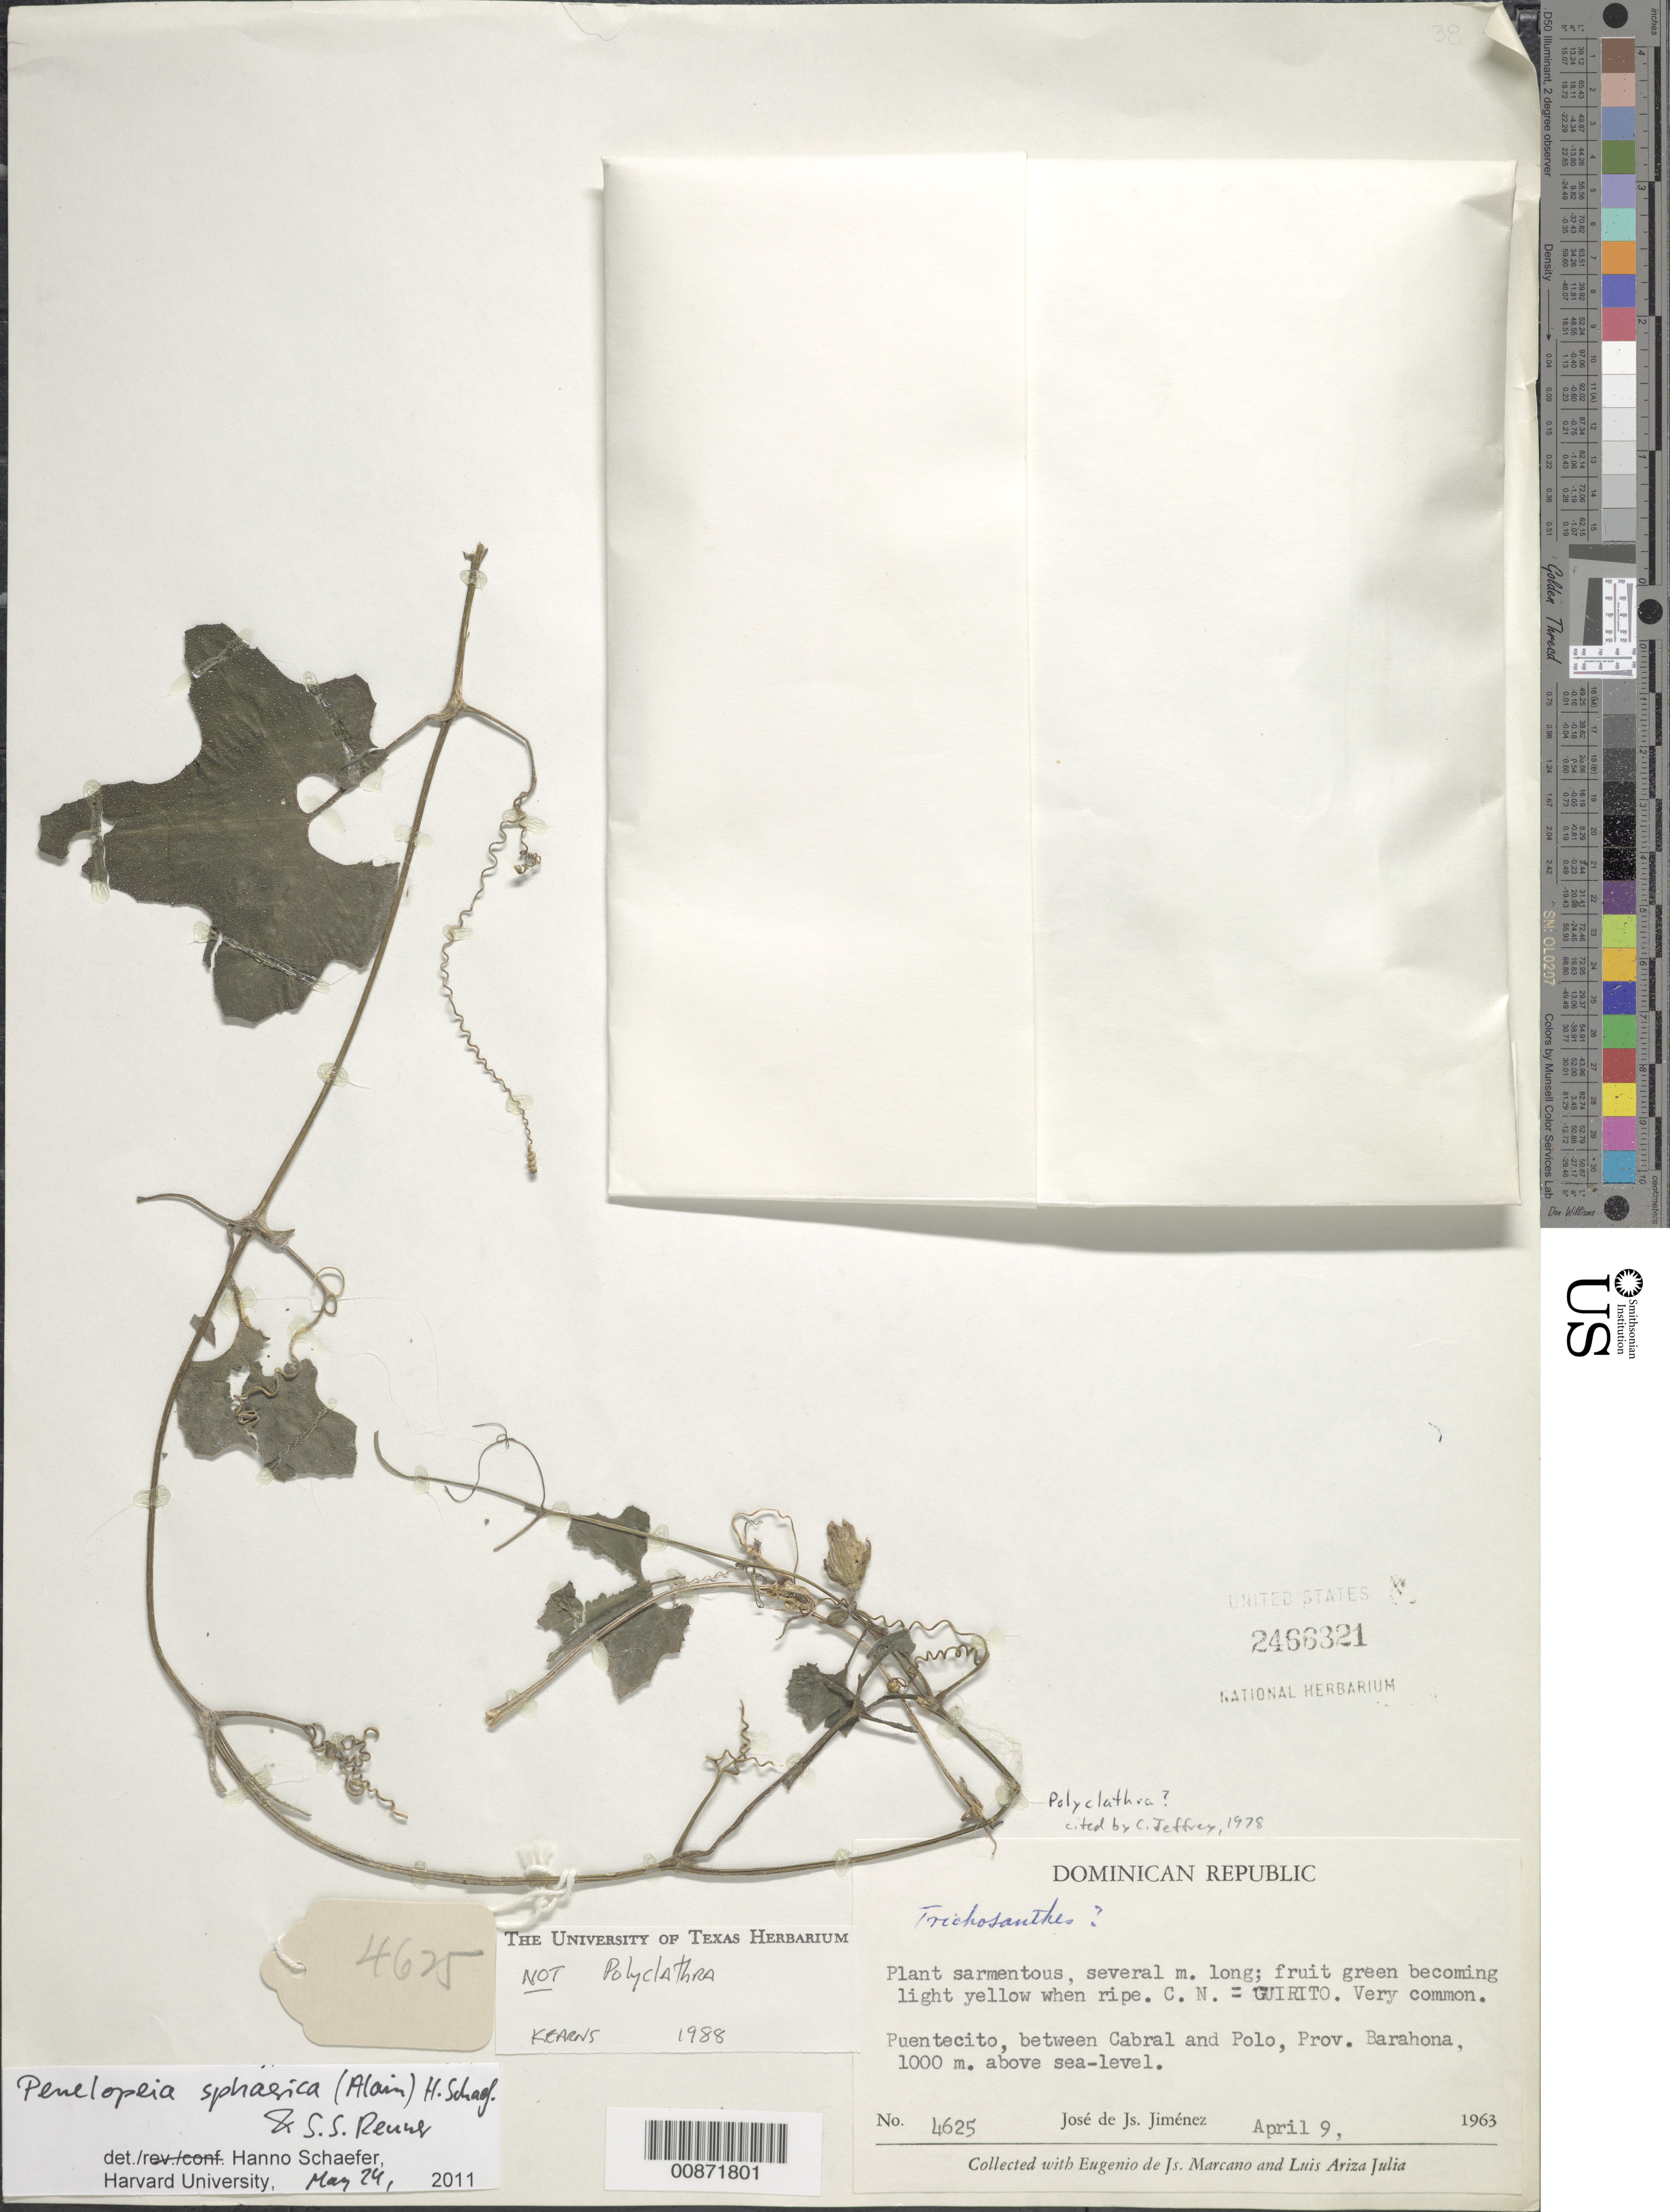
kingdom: Plantae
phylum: Tracheophyta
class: Magnoliopsida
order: Cucurbitales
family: Cucurbitaceae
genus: Sechium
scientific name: Sechium edule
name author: (Jacq.) Sw.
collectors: J. J. Jiménez Almonte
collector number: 4625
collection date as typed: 09 Apr 1963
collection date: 1963-04-09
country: Dominican Republic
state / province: Barahona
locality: Puentecito, between Cabral and Polo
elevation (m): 1000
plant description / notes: Indet.; Common name: Guirito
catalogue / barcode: US 2466321